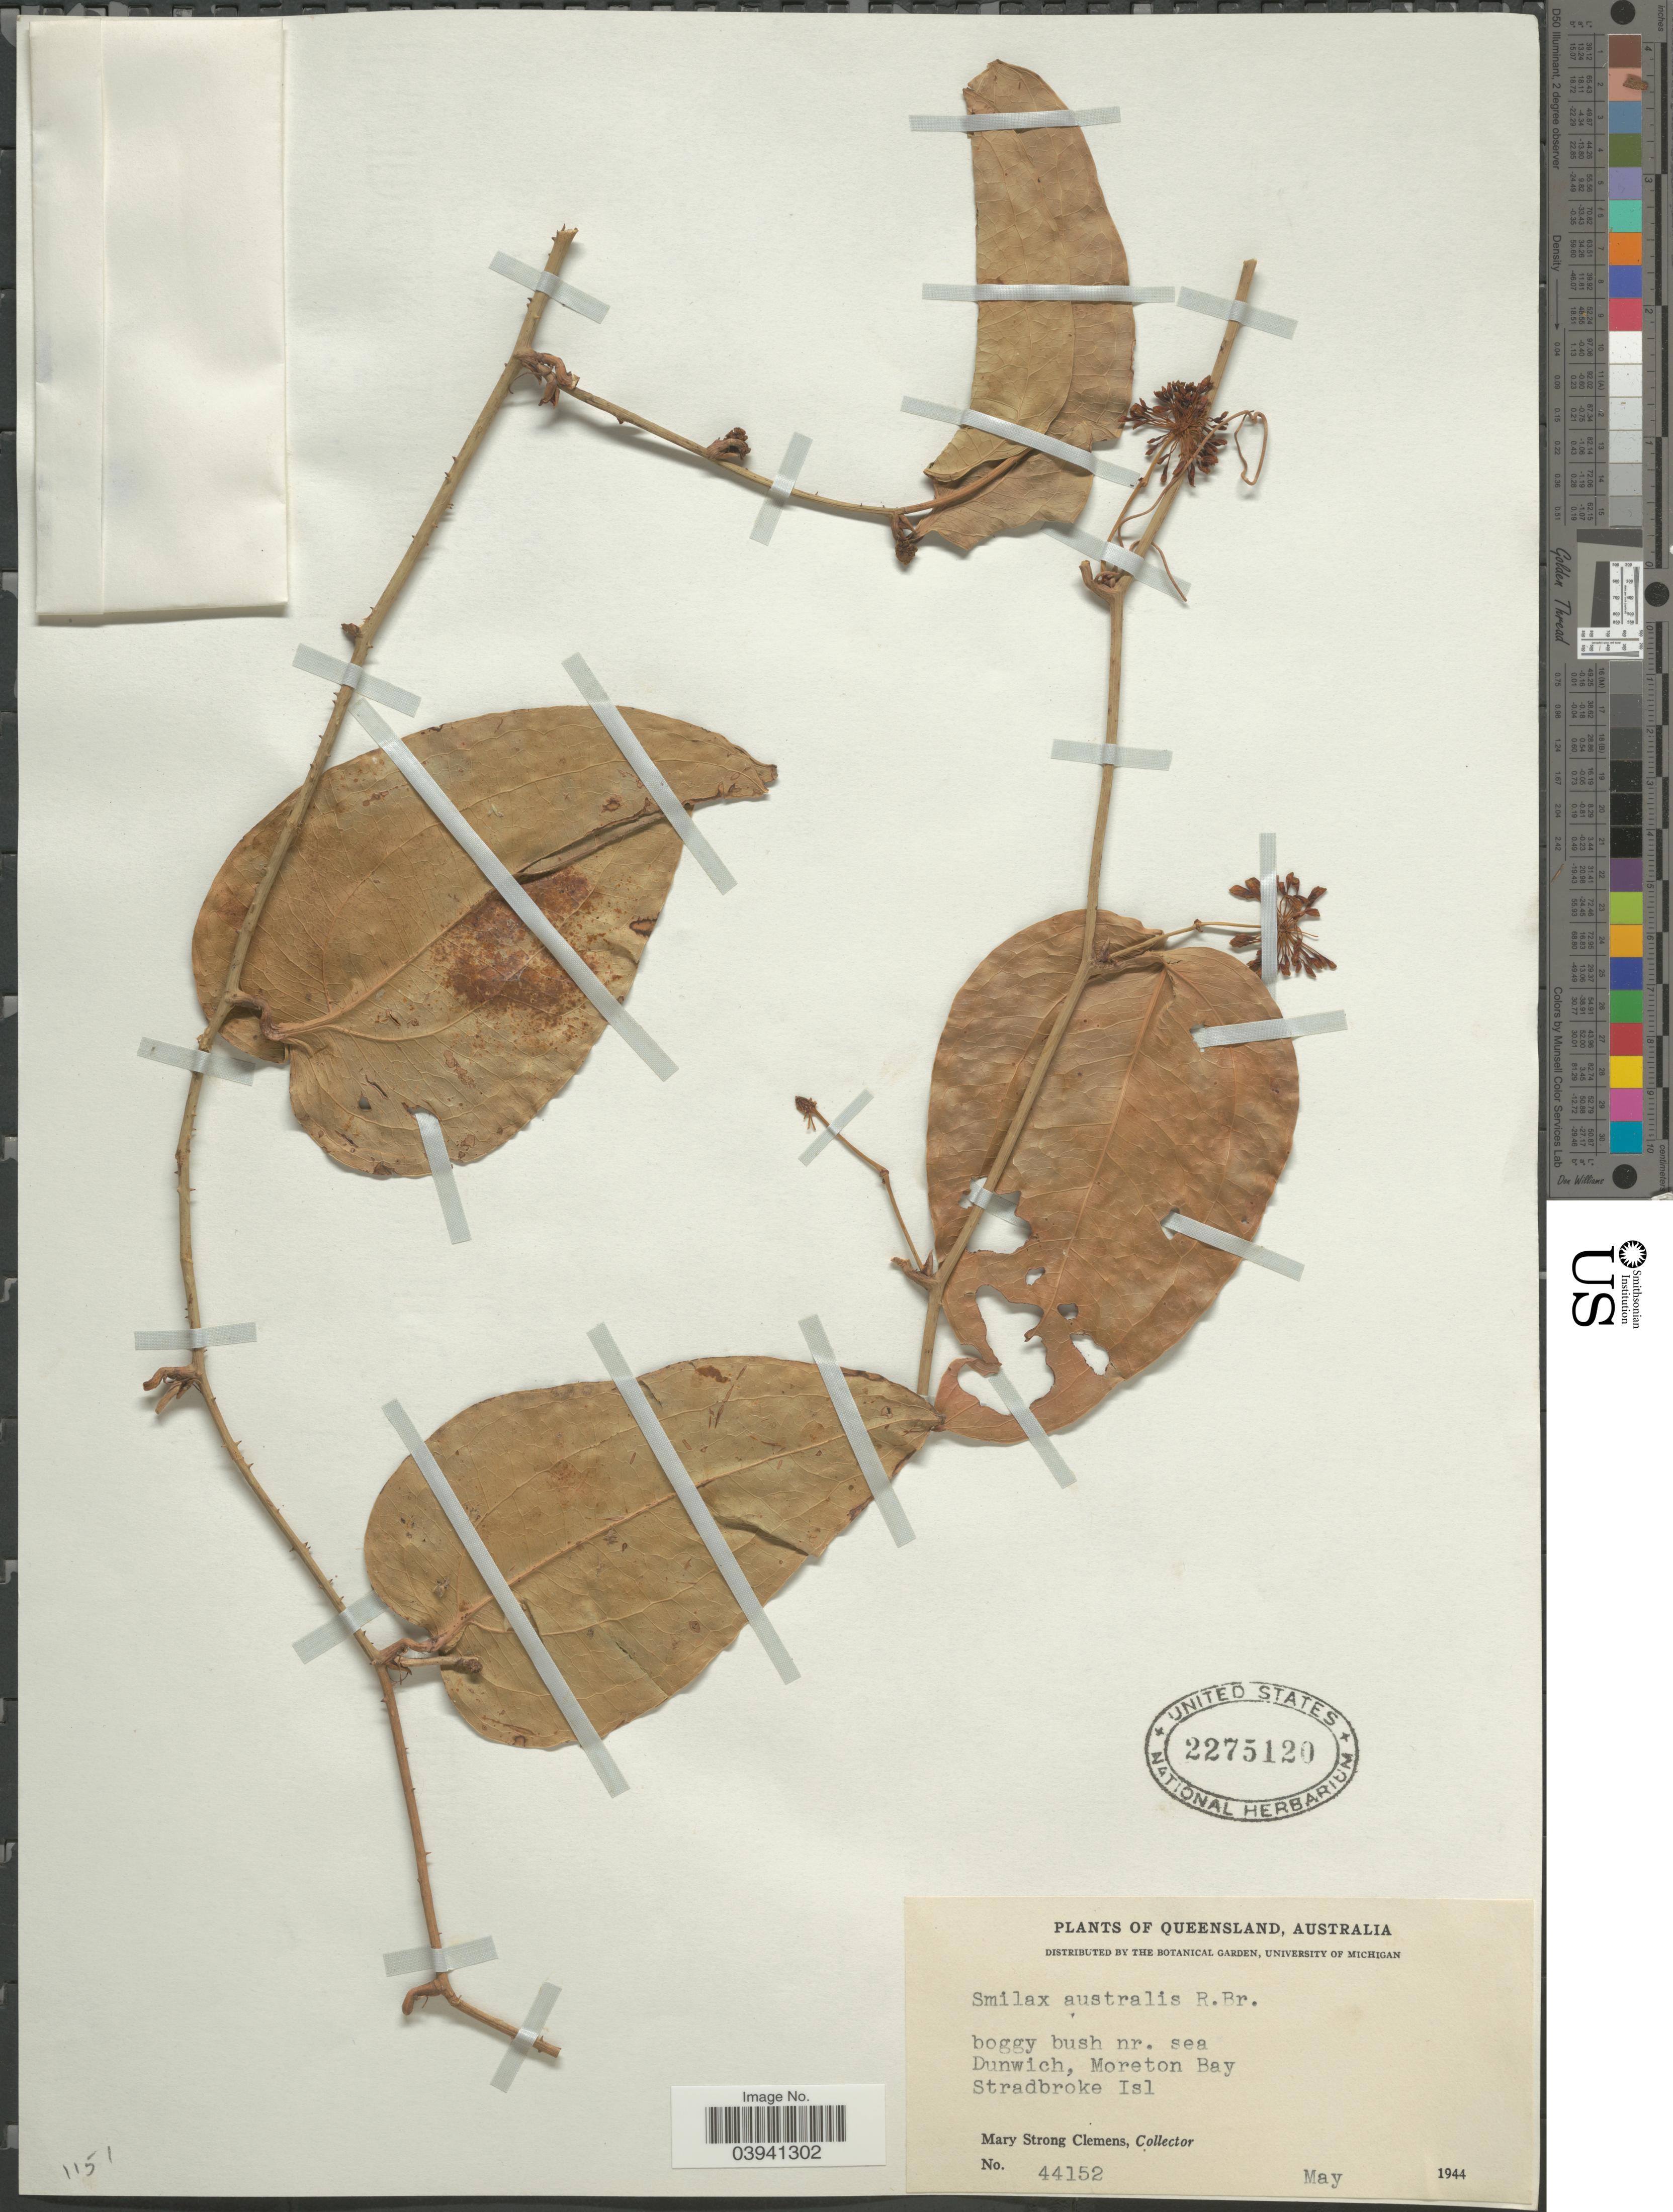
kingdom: Plantae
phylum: Tracheophyta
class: Liliopsida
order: Liliales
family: Smilacaceae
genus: Smilax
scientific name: Smilax australis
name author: R. Br.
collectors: M. S. Clemens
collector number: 44152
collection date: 1944-05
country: Australia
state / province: Queensland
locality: Boggy bush nr. sea. Sunwich, Moreton Bay. Stradbroke Isl.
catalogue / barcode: US 2275120